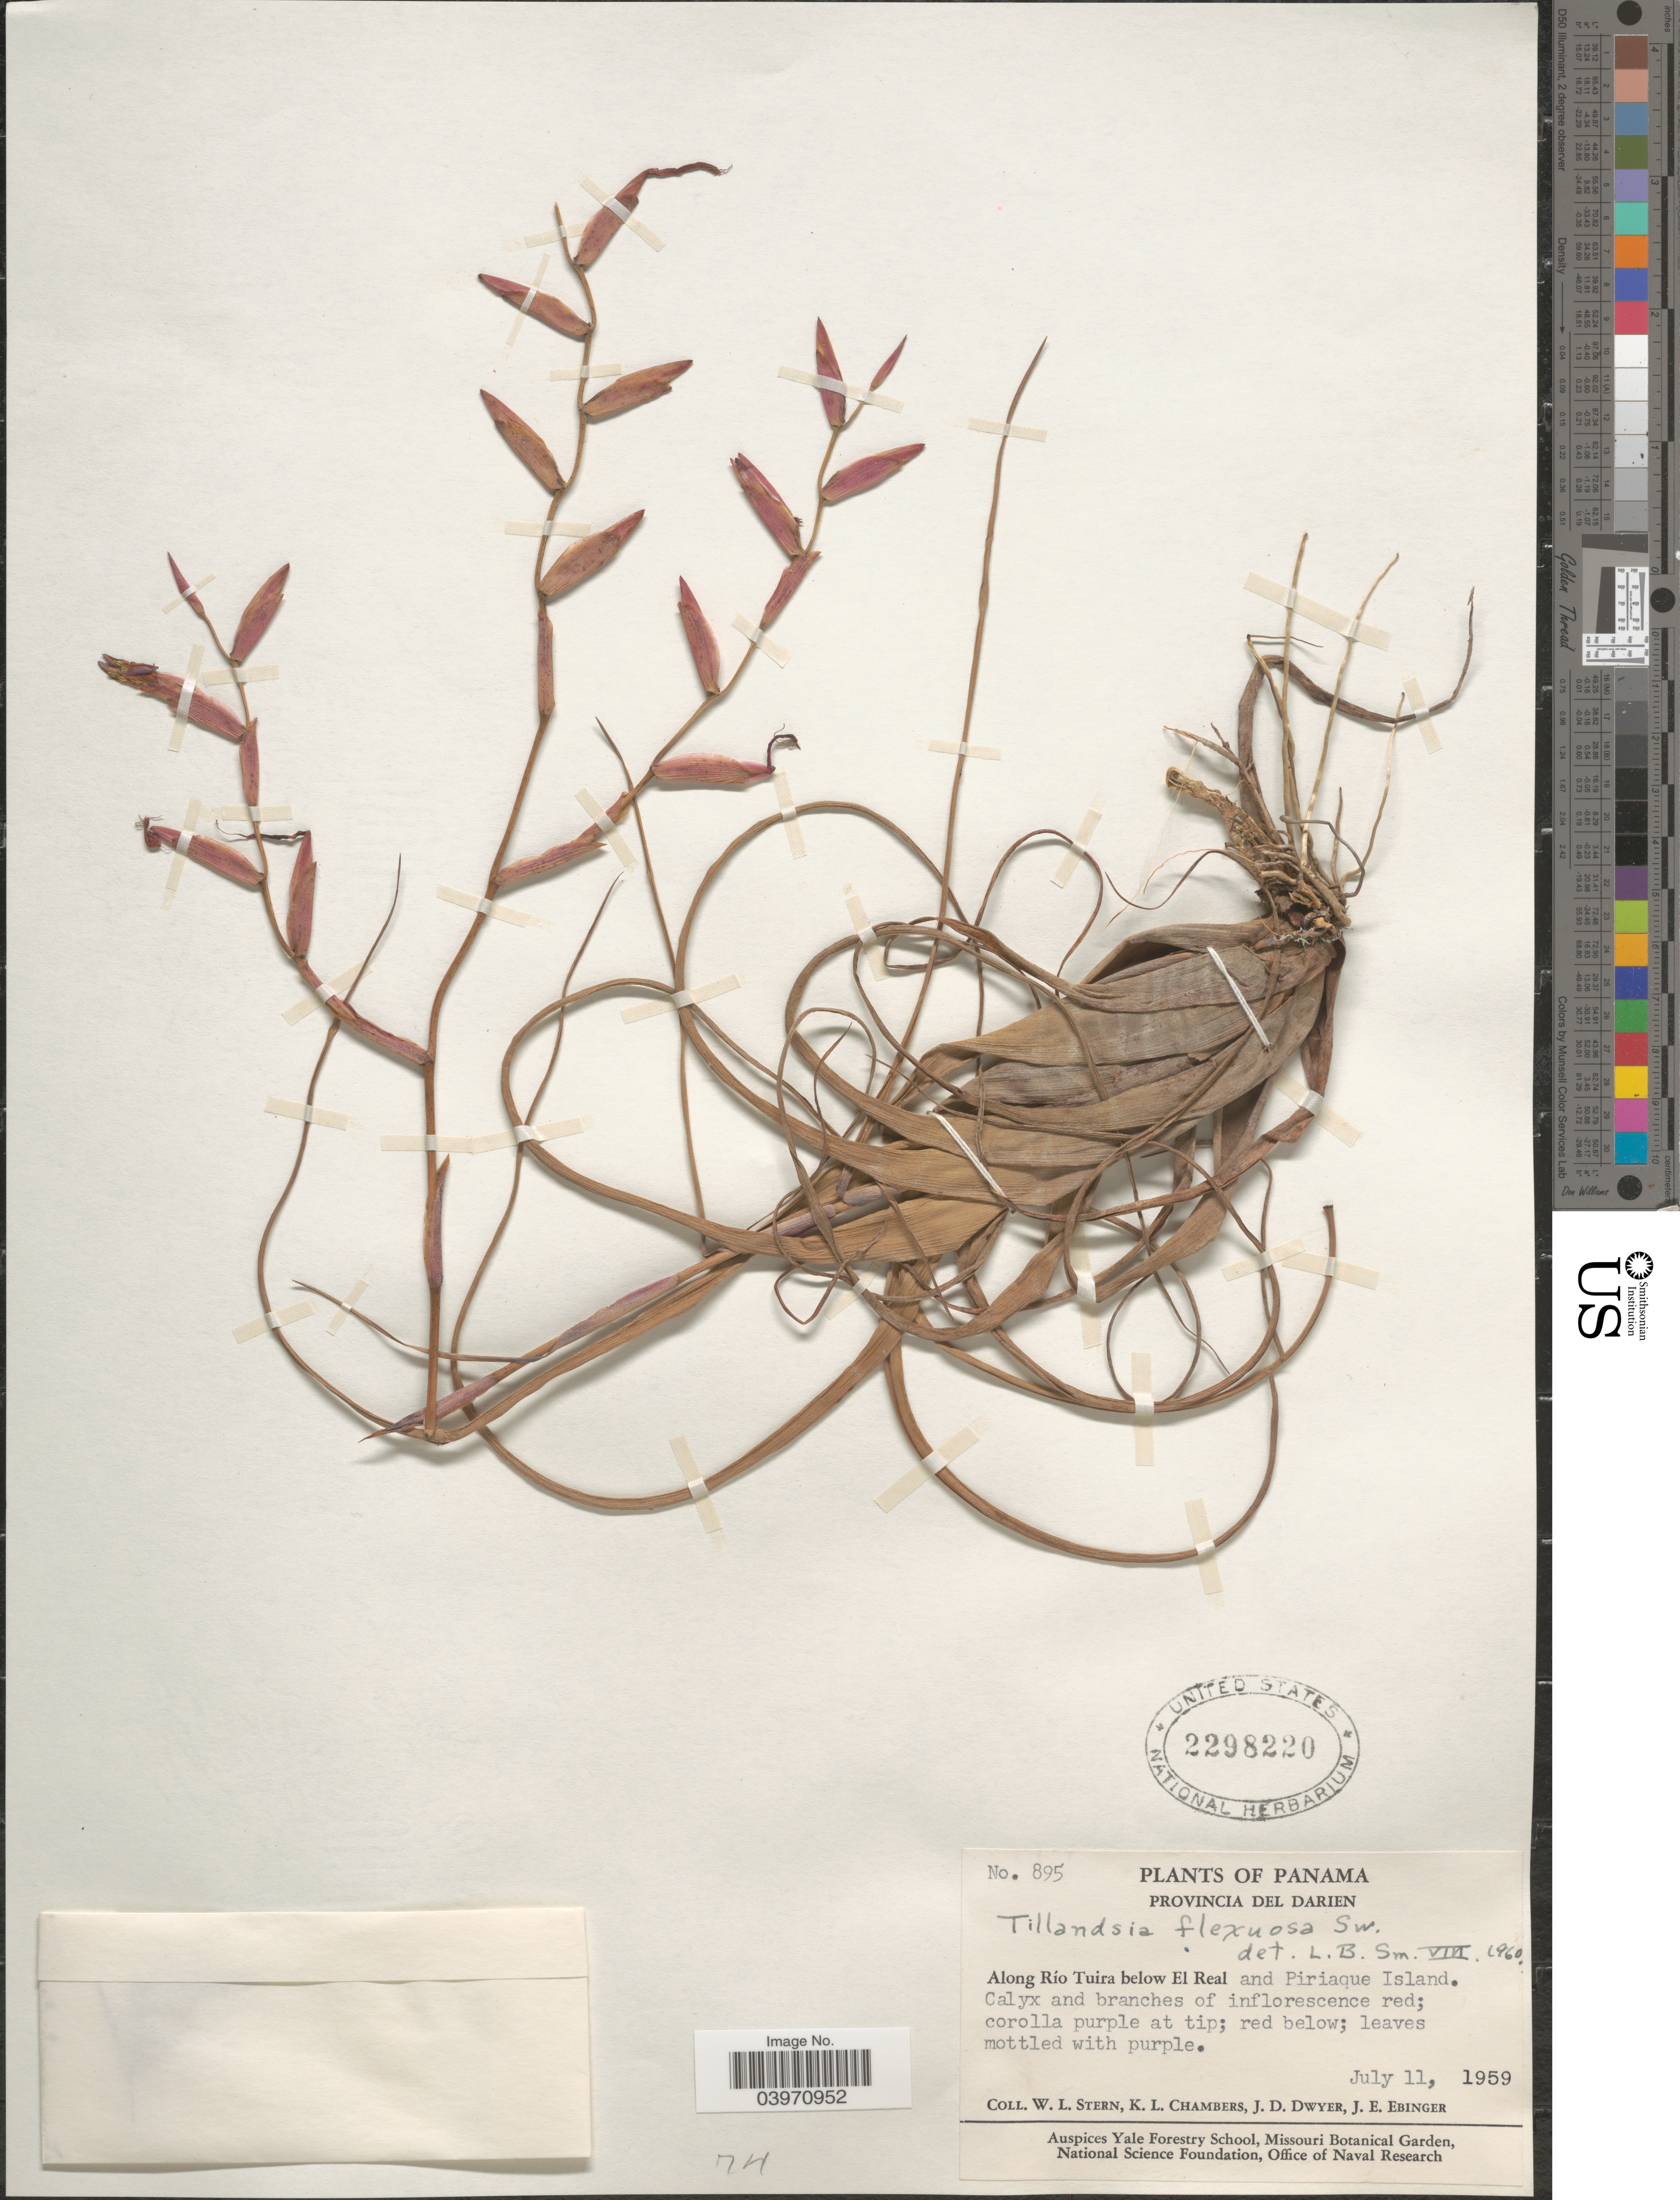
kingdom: Plantae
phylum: Tracheophyta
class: Liliopsida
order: Poales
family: Bromeliaceae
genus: Tillandsia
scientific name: Tillandsia flexuosa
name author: Sw.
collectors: W. L. Stern, K. Chambers, J. D. Dwyer & J. Ebinger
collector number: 895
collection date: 1959-07-11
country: Panama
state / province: Darien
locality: Along Río Tuira below El Real and Piriaque Island.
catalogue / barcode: US 2298220